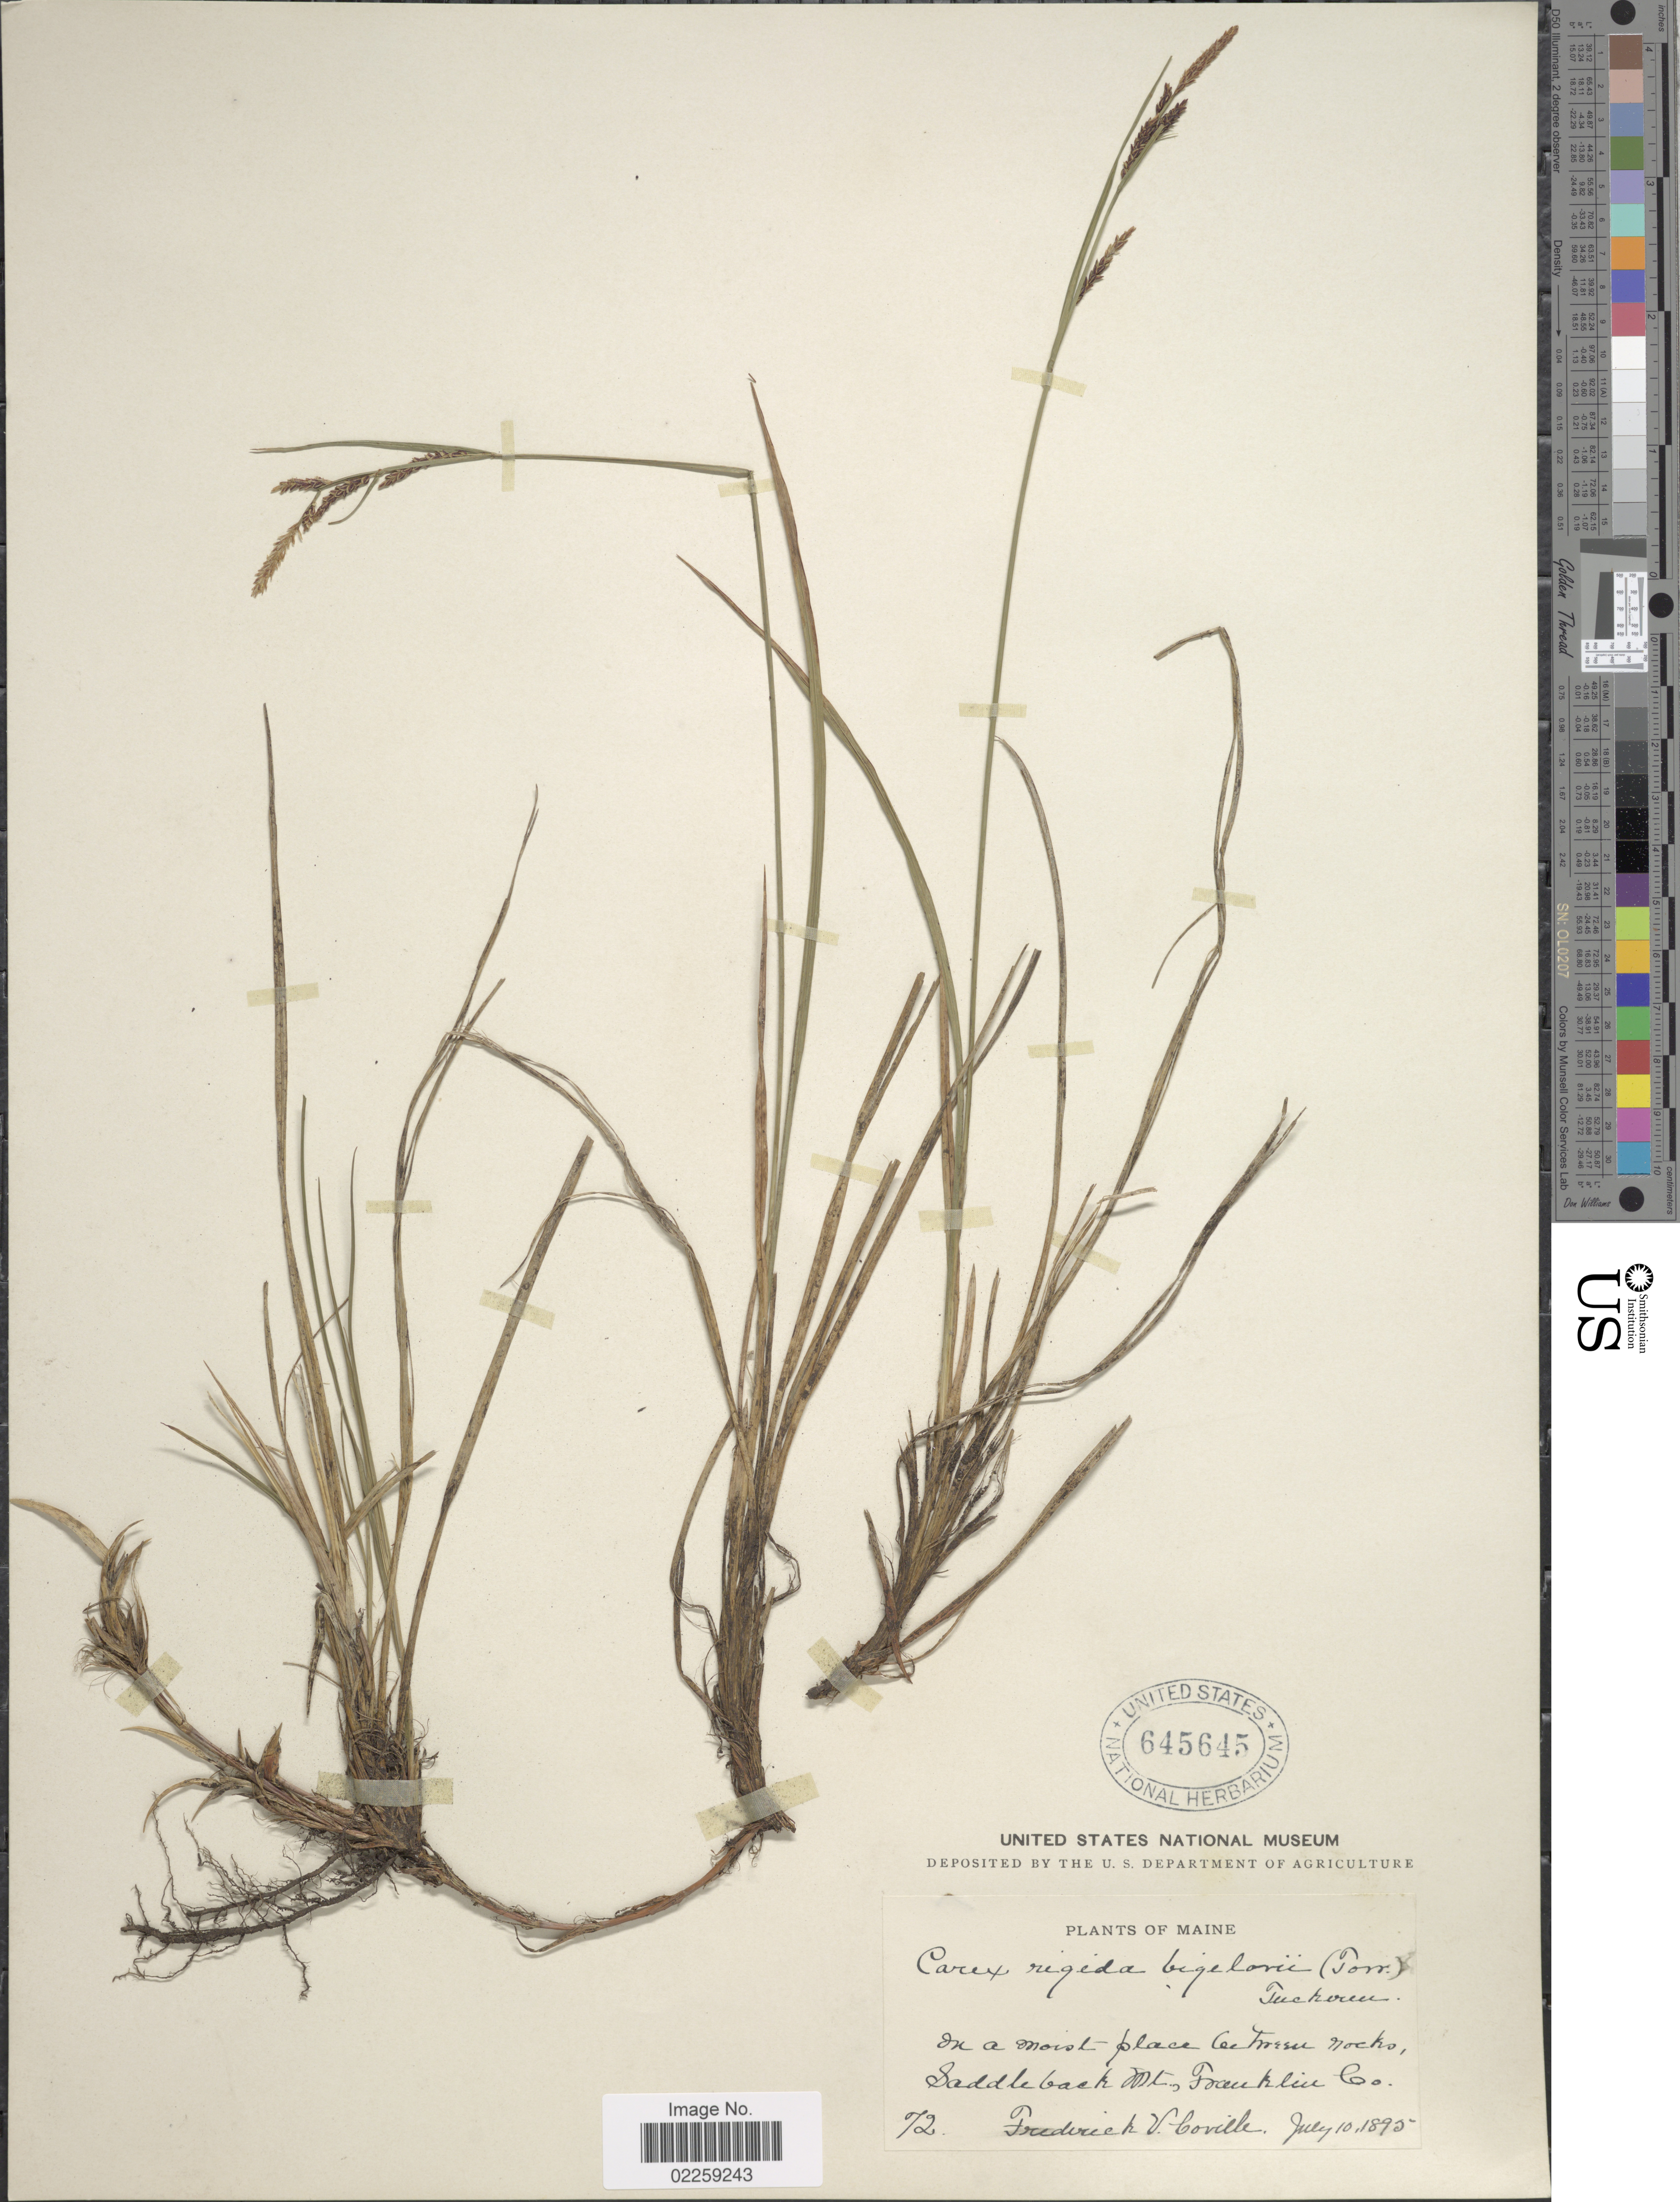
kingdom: Plantae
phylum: Tracheophyta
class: Liliopsida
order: Poales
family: Cyperaceae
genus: Carex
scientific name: Carex bigelowii subsp. bigelowii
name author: Torr. ex Schwein.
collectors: F. V. Coville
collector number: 72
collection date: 1895-07-10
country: Japan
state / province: Simane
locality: On a moist place between rocks, Saddleback Mt., Franklin Co.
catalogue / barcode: US 645645